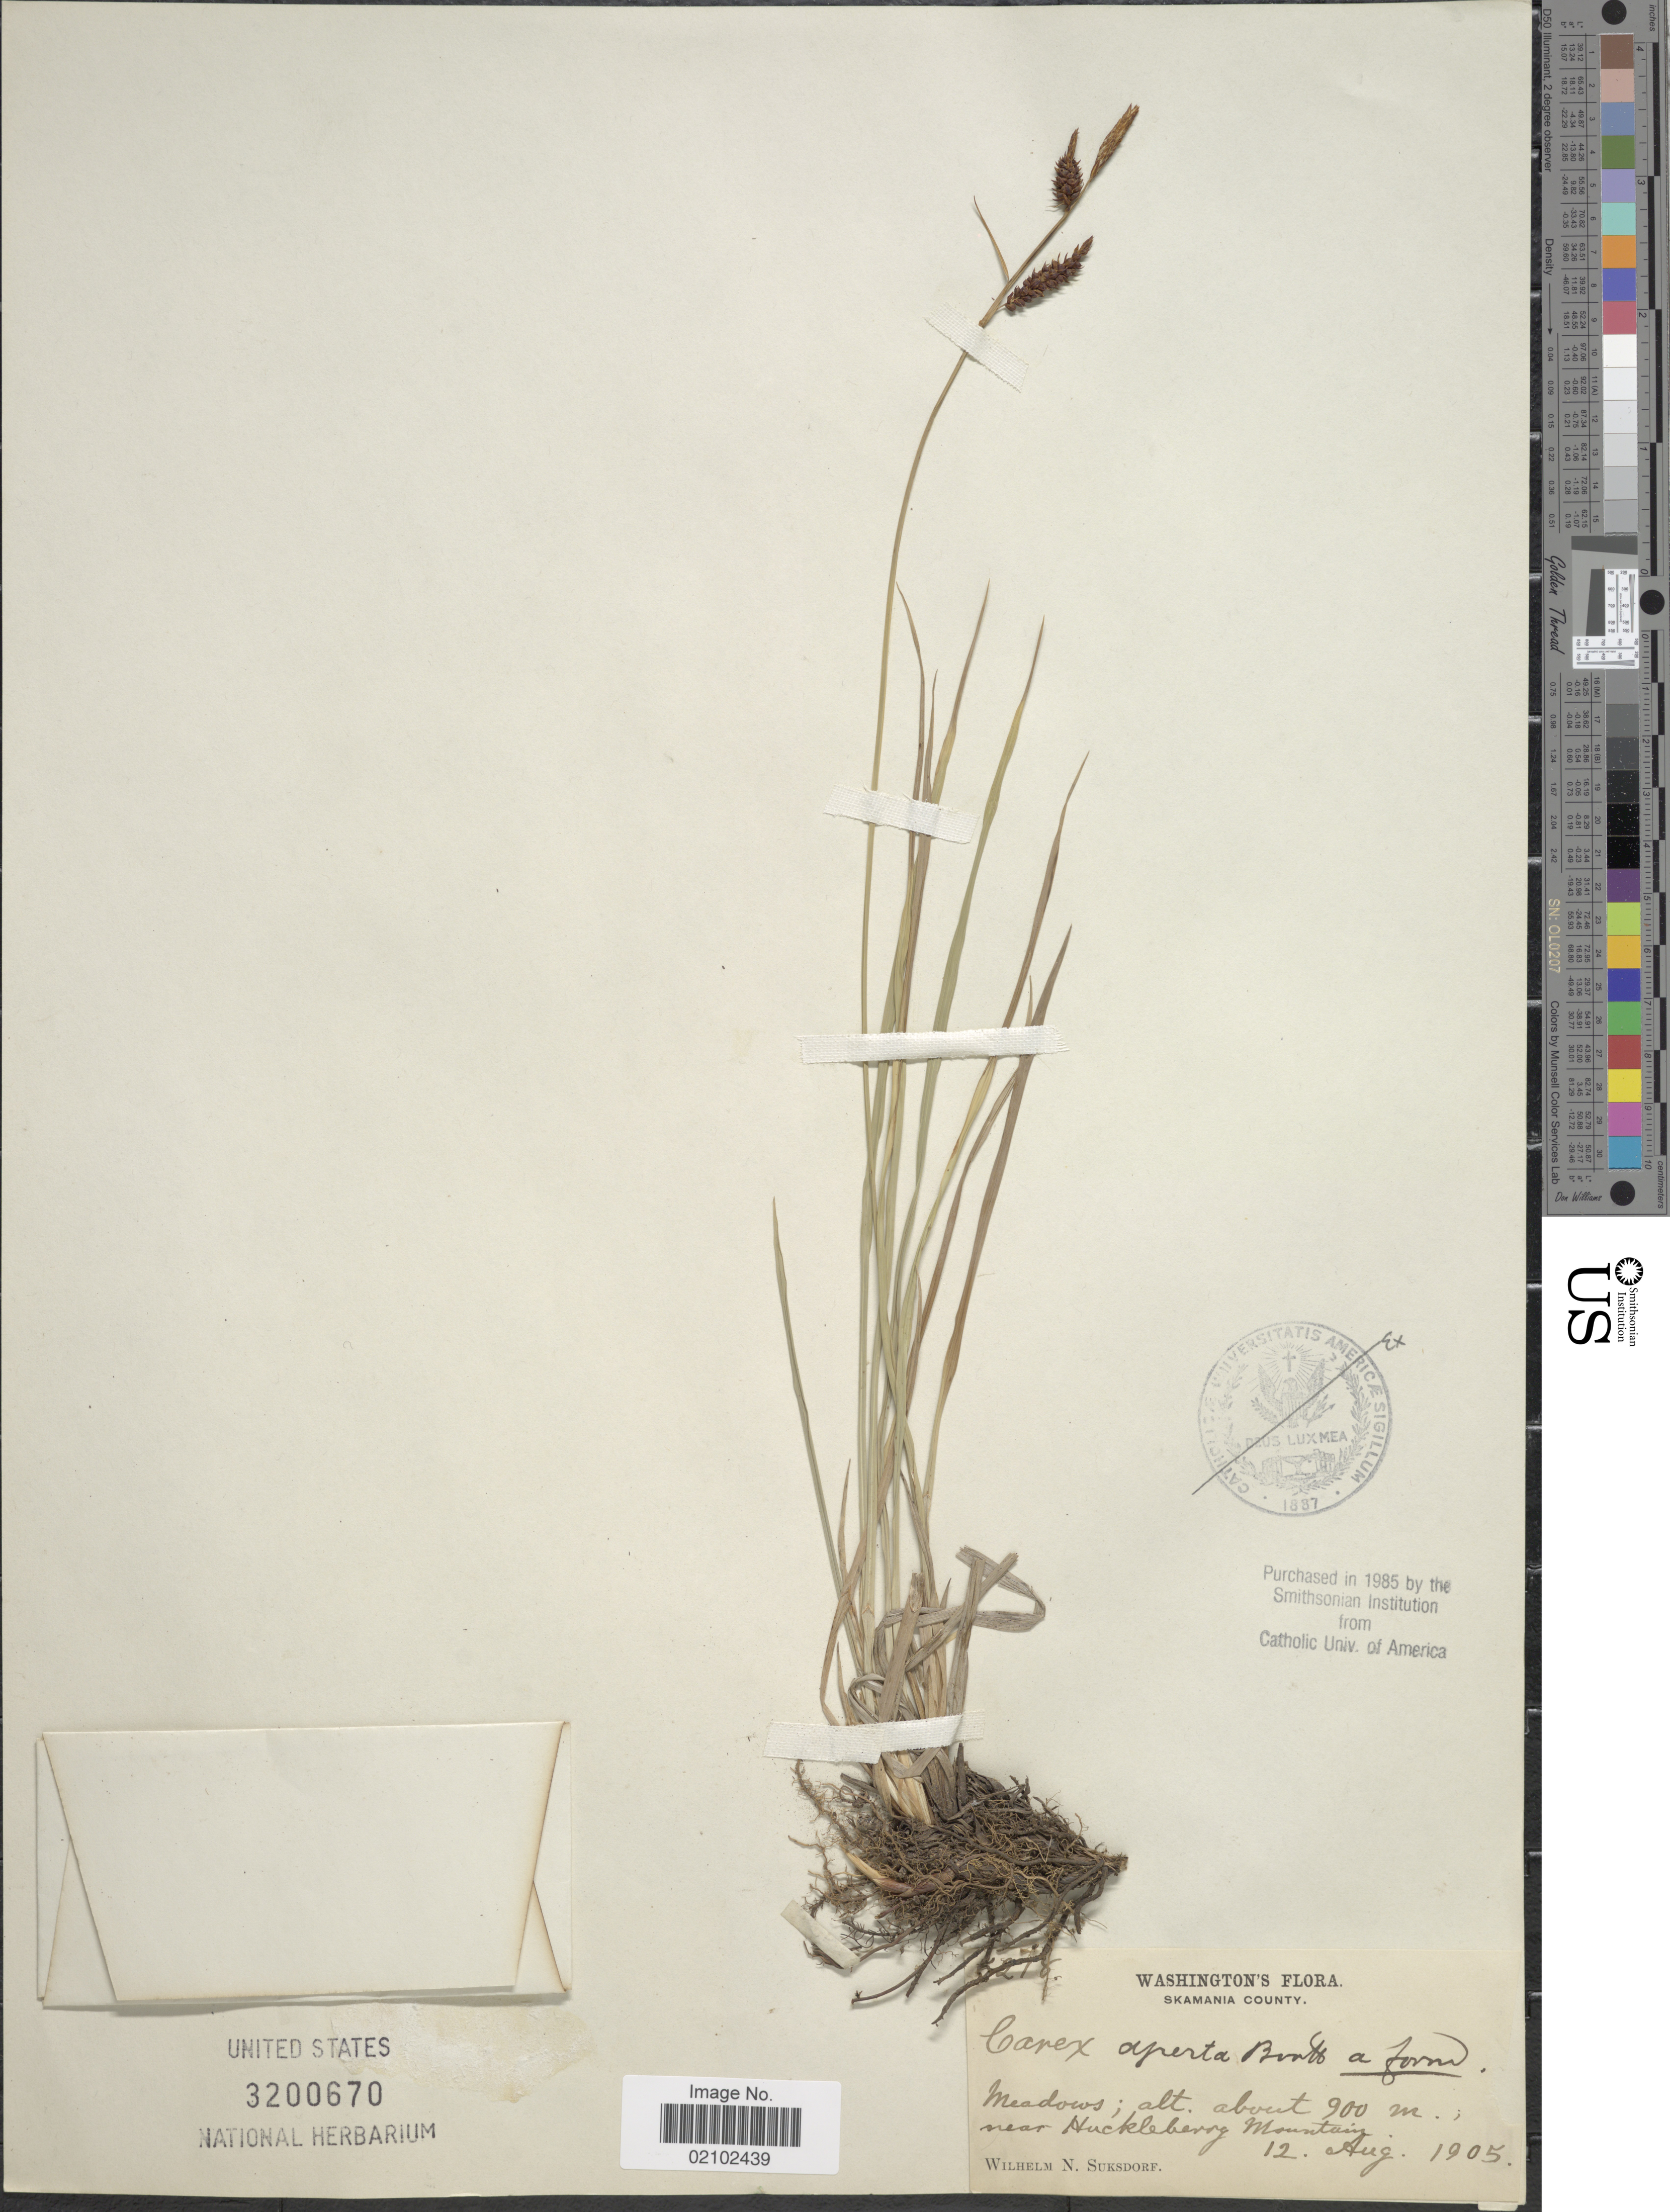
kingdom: Plantae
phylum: Tracheophyta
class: Liliopsida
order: Poales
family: Cyperaceae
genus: Carex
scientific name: Carex aperta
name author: Boott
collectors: W. N. Suksdorf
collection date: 1905-08-12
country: United States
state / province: Washington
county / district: Skamania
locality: Skamania County, Meadows; near Huckleberg Mountains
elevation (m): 900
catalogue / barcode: US 3200670